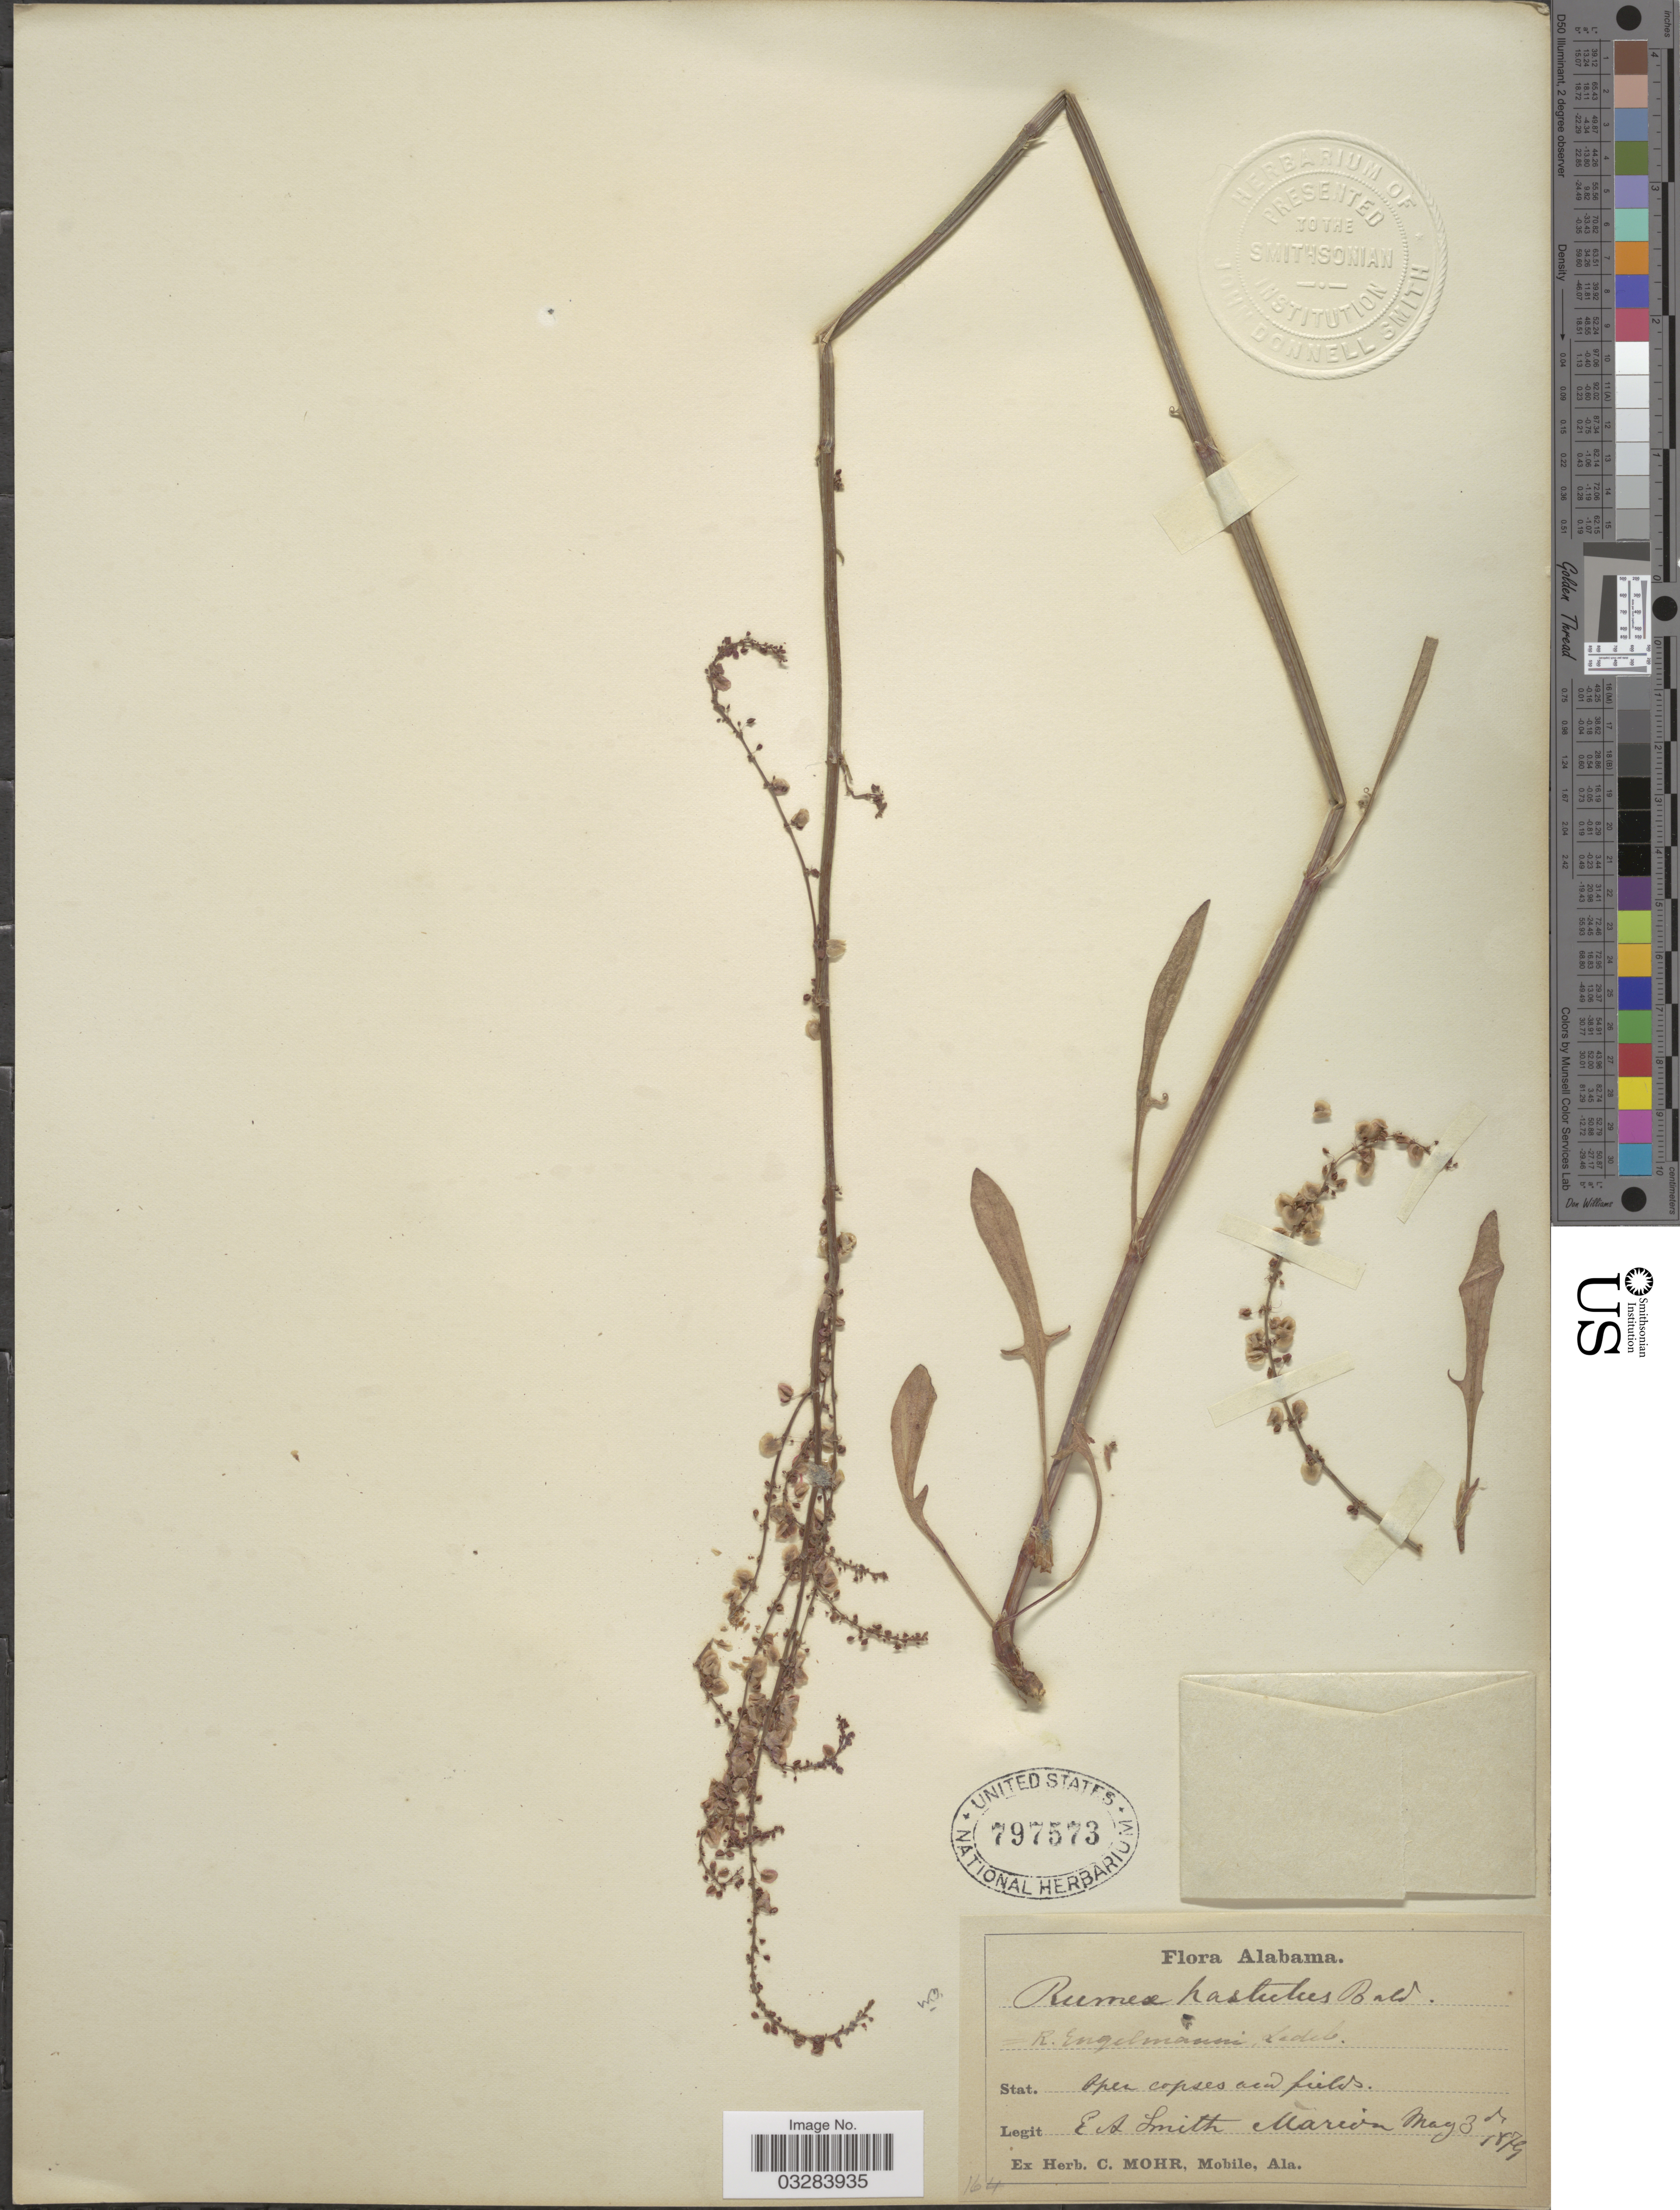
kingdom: Plantae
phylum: Tracheophyta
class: Magnoliopsida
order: Caryophyllales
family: Polygonaceae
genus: Rumex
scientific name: Rumex hastatulus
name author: Baldwin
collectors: E. A. Smith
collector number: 164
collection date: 1879-05-03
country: United States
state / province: Alabama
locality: Marion.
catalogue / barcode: US 797573